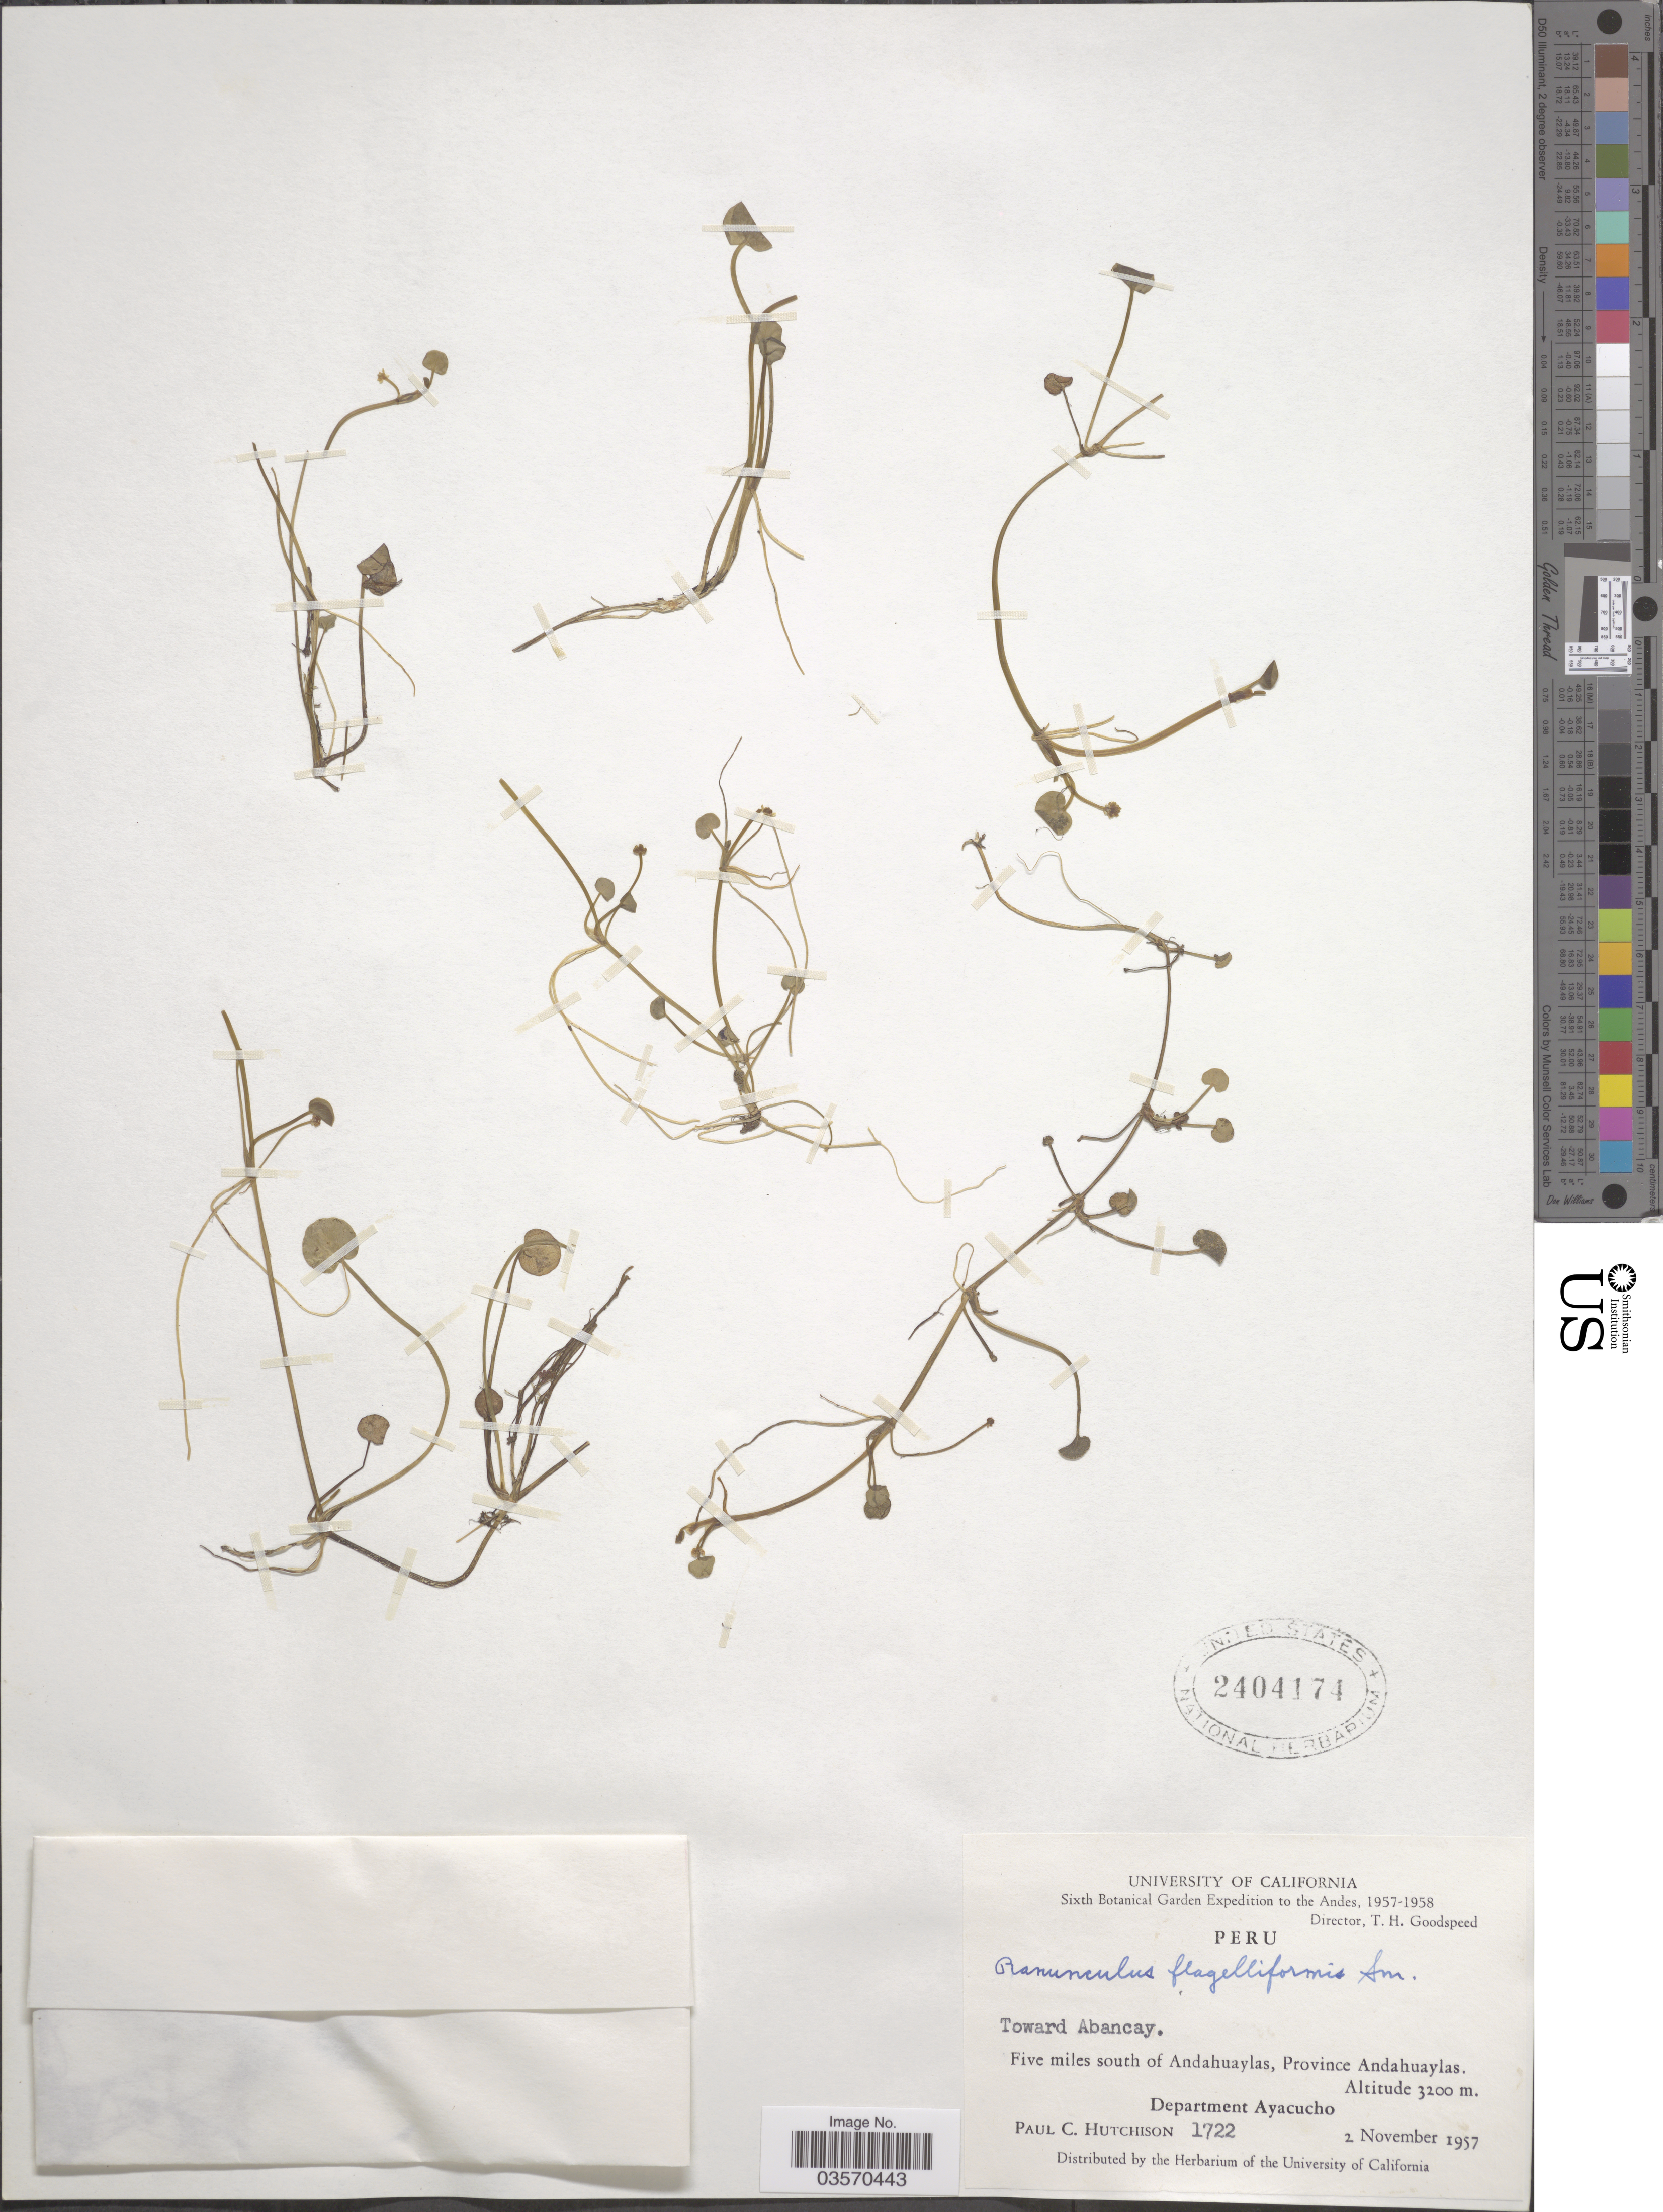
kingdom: Plantae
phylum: Tracheophyta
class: Magnoliopsida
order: Ranunculales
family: Ranunculaceae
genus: Ranunculus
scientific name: Ranunculus flagelliformis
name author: Sm.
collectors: P. C. Hutchison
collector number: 1722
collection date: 1957-11-02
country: Peru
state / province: Ayacucho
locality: The Andes. Five miles south of Andahuaylas, Province Andahuaylas. Department Ayacucho.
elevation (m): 3200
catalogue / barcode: US 2404174